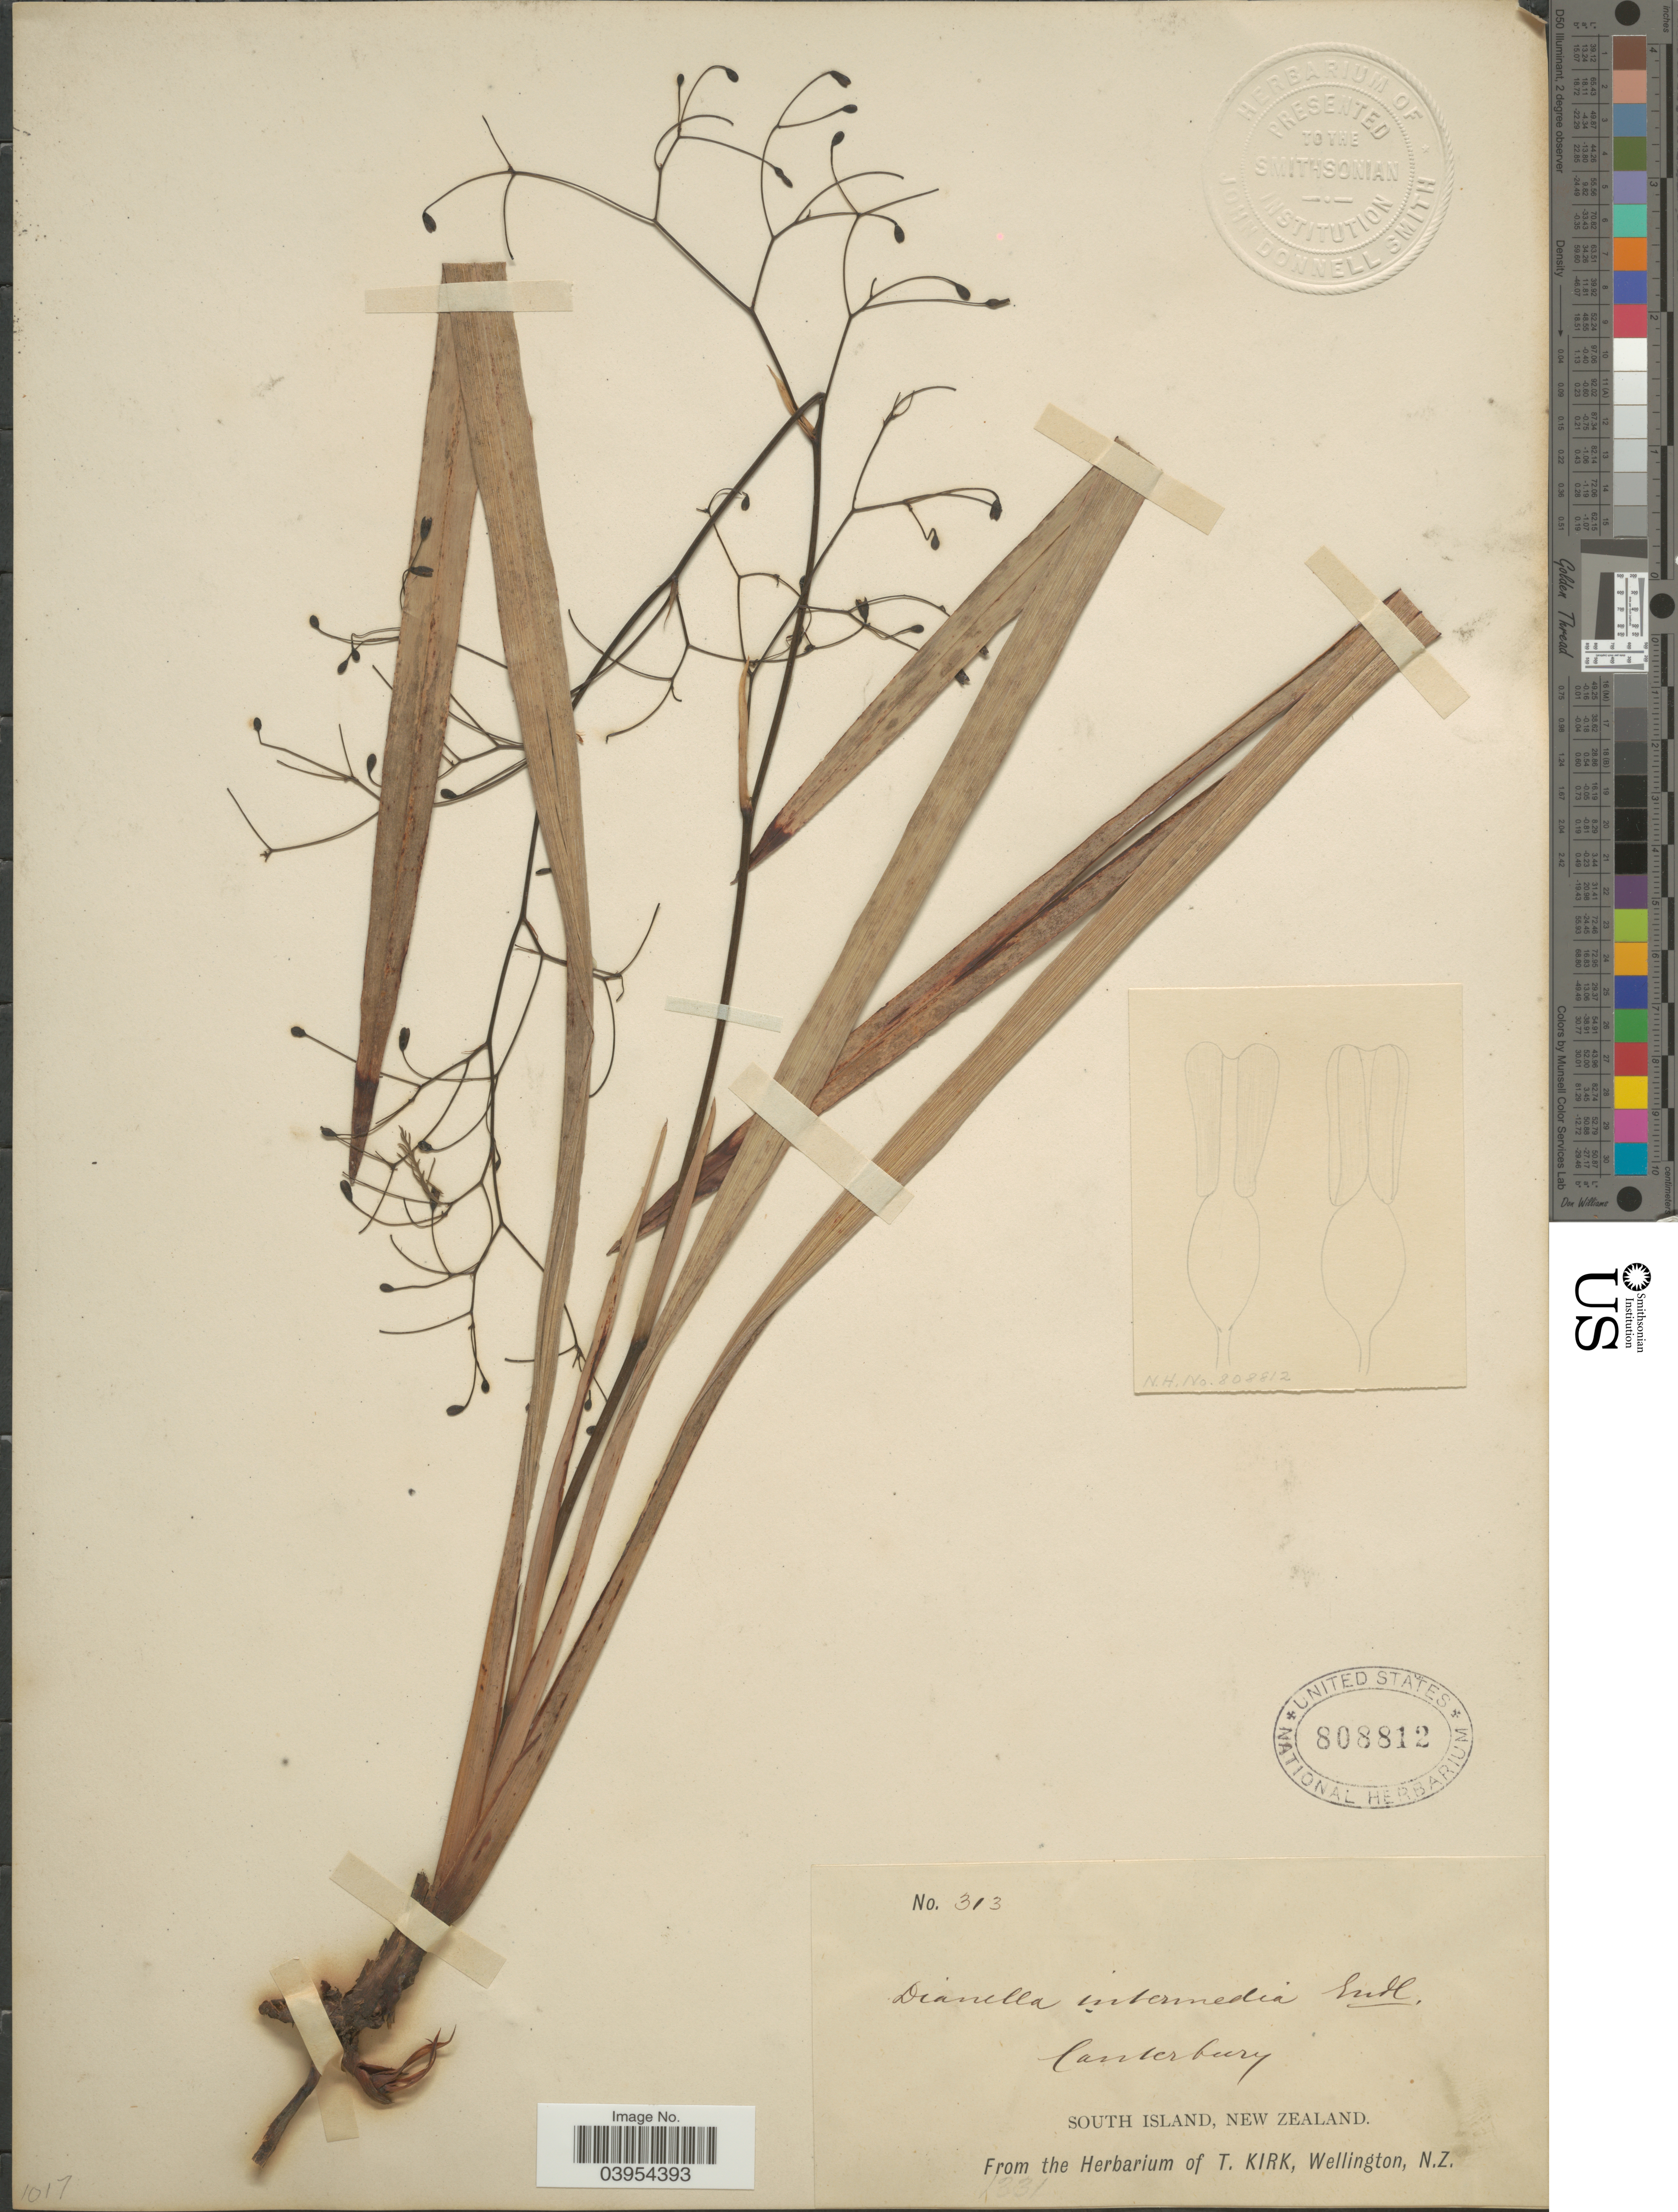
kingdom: Plantae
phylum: Tracheophyta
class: Liliopsida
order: Asparagales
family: Asphodelaceae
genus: Dianella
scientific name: Dianella intermedia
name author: Endl.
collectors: ex herb. T. Kirk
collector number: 313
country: New Zealand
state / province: Canterbury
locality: South Island.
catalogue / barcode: US 808812